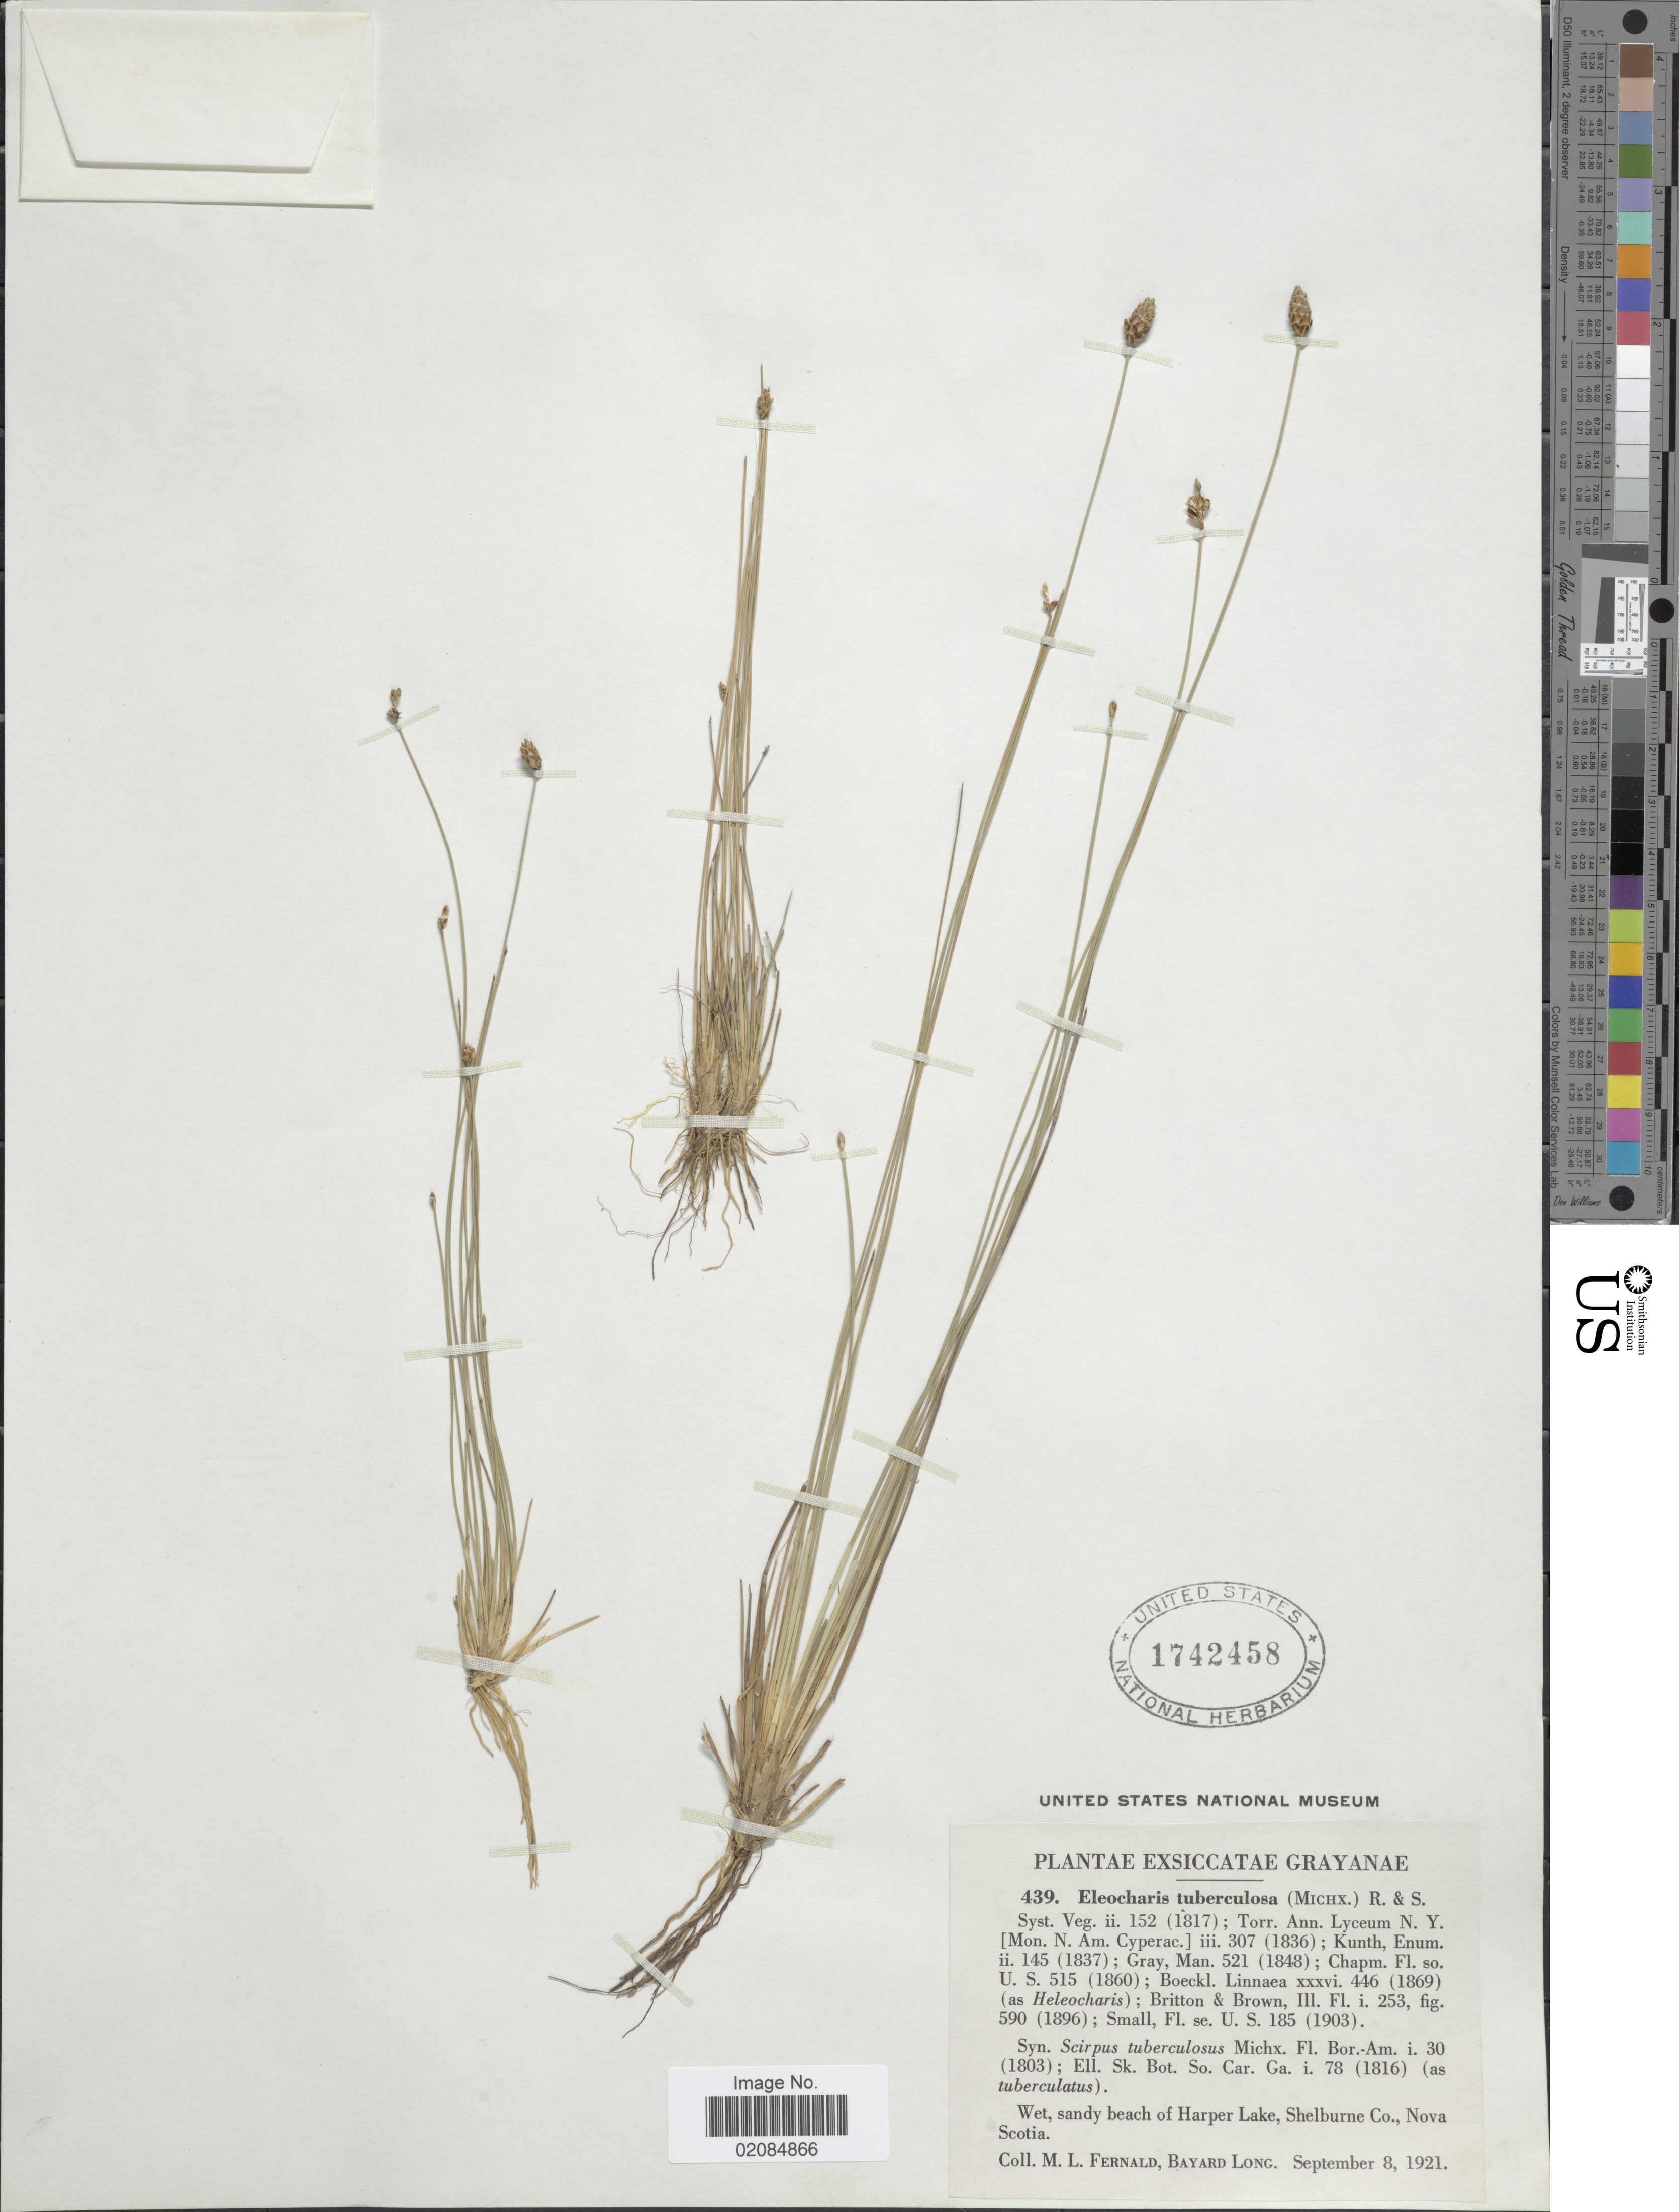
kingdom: Plantae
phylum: Tracheophyta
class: Liliopsida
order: Poales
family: Cyperaceae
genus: Eleocharis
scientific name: Eleocharis tuberculosa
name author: (Michx.) Roem. & Schult.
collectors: M. L. Fernald & B. Long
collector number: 439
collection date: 1921-09-08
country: Canada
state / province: Nova Scotia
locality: Wet, sandy beach of Harper Lake, Shelburne Co.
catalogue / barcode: US 1742458